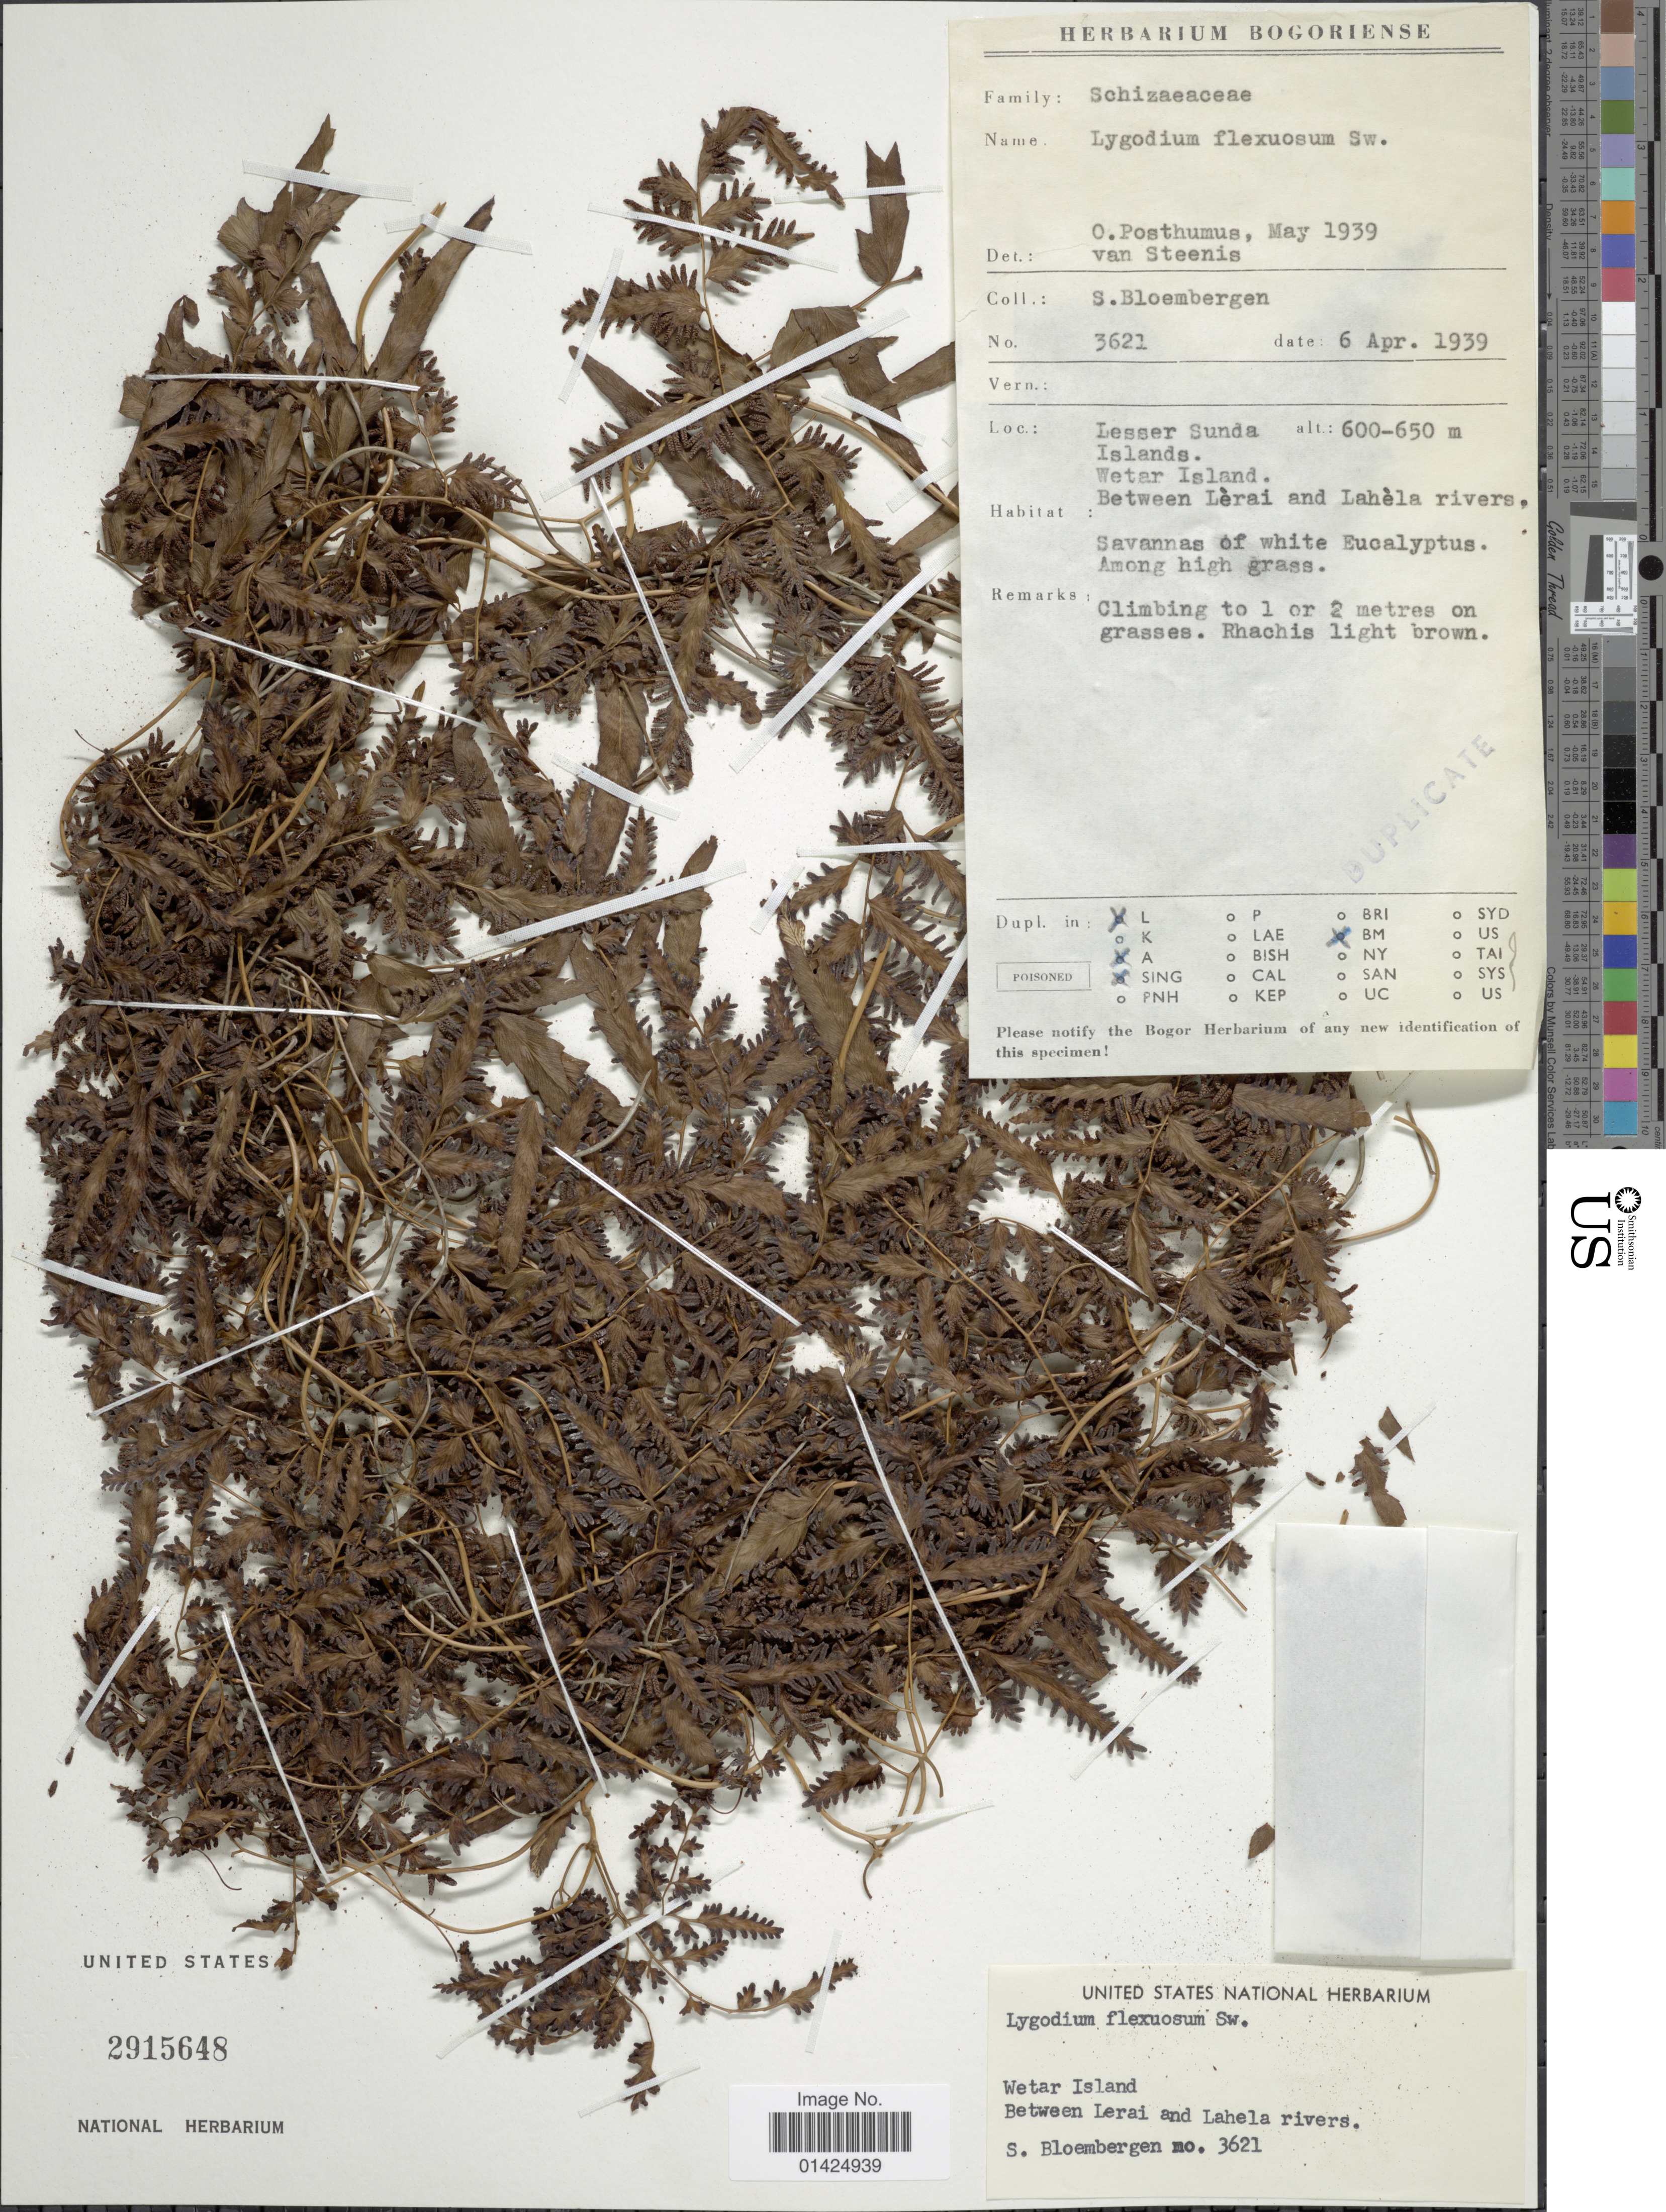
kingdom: Plantae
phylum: Tracheophyta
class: Polypodiopsida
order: Schizaeales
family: Lygodiaceae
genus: Lygodium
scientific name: Lygodium flexuosum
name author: Sw.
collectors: S. Bloembergen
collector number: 3621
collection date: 1939-04-06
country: Indonesia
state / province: Nusa Tenggara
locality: Lesser Sunda Islands. Wetar Island. Between Lèrai and Lahèla rivers.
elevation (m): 600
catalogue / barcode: US 2915648